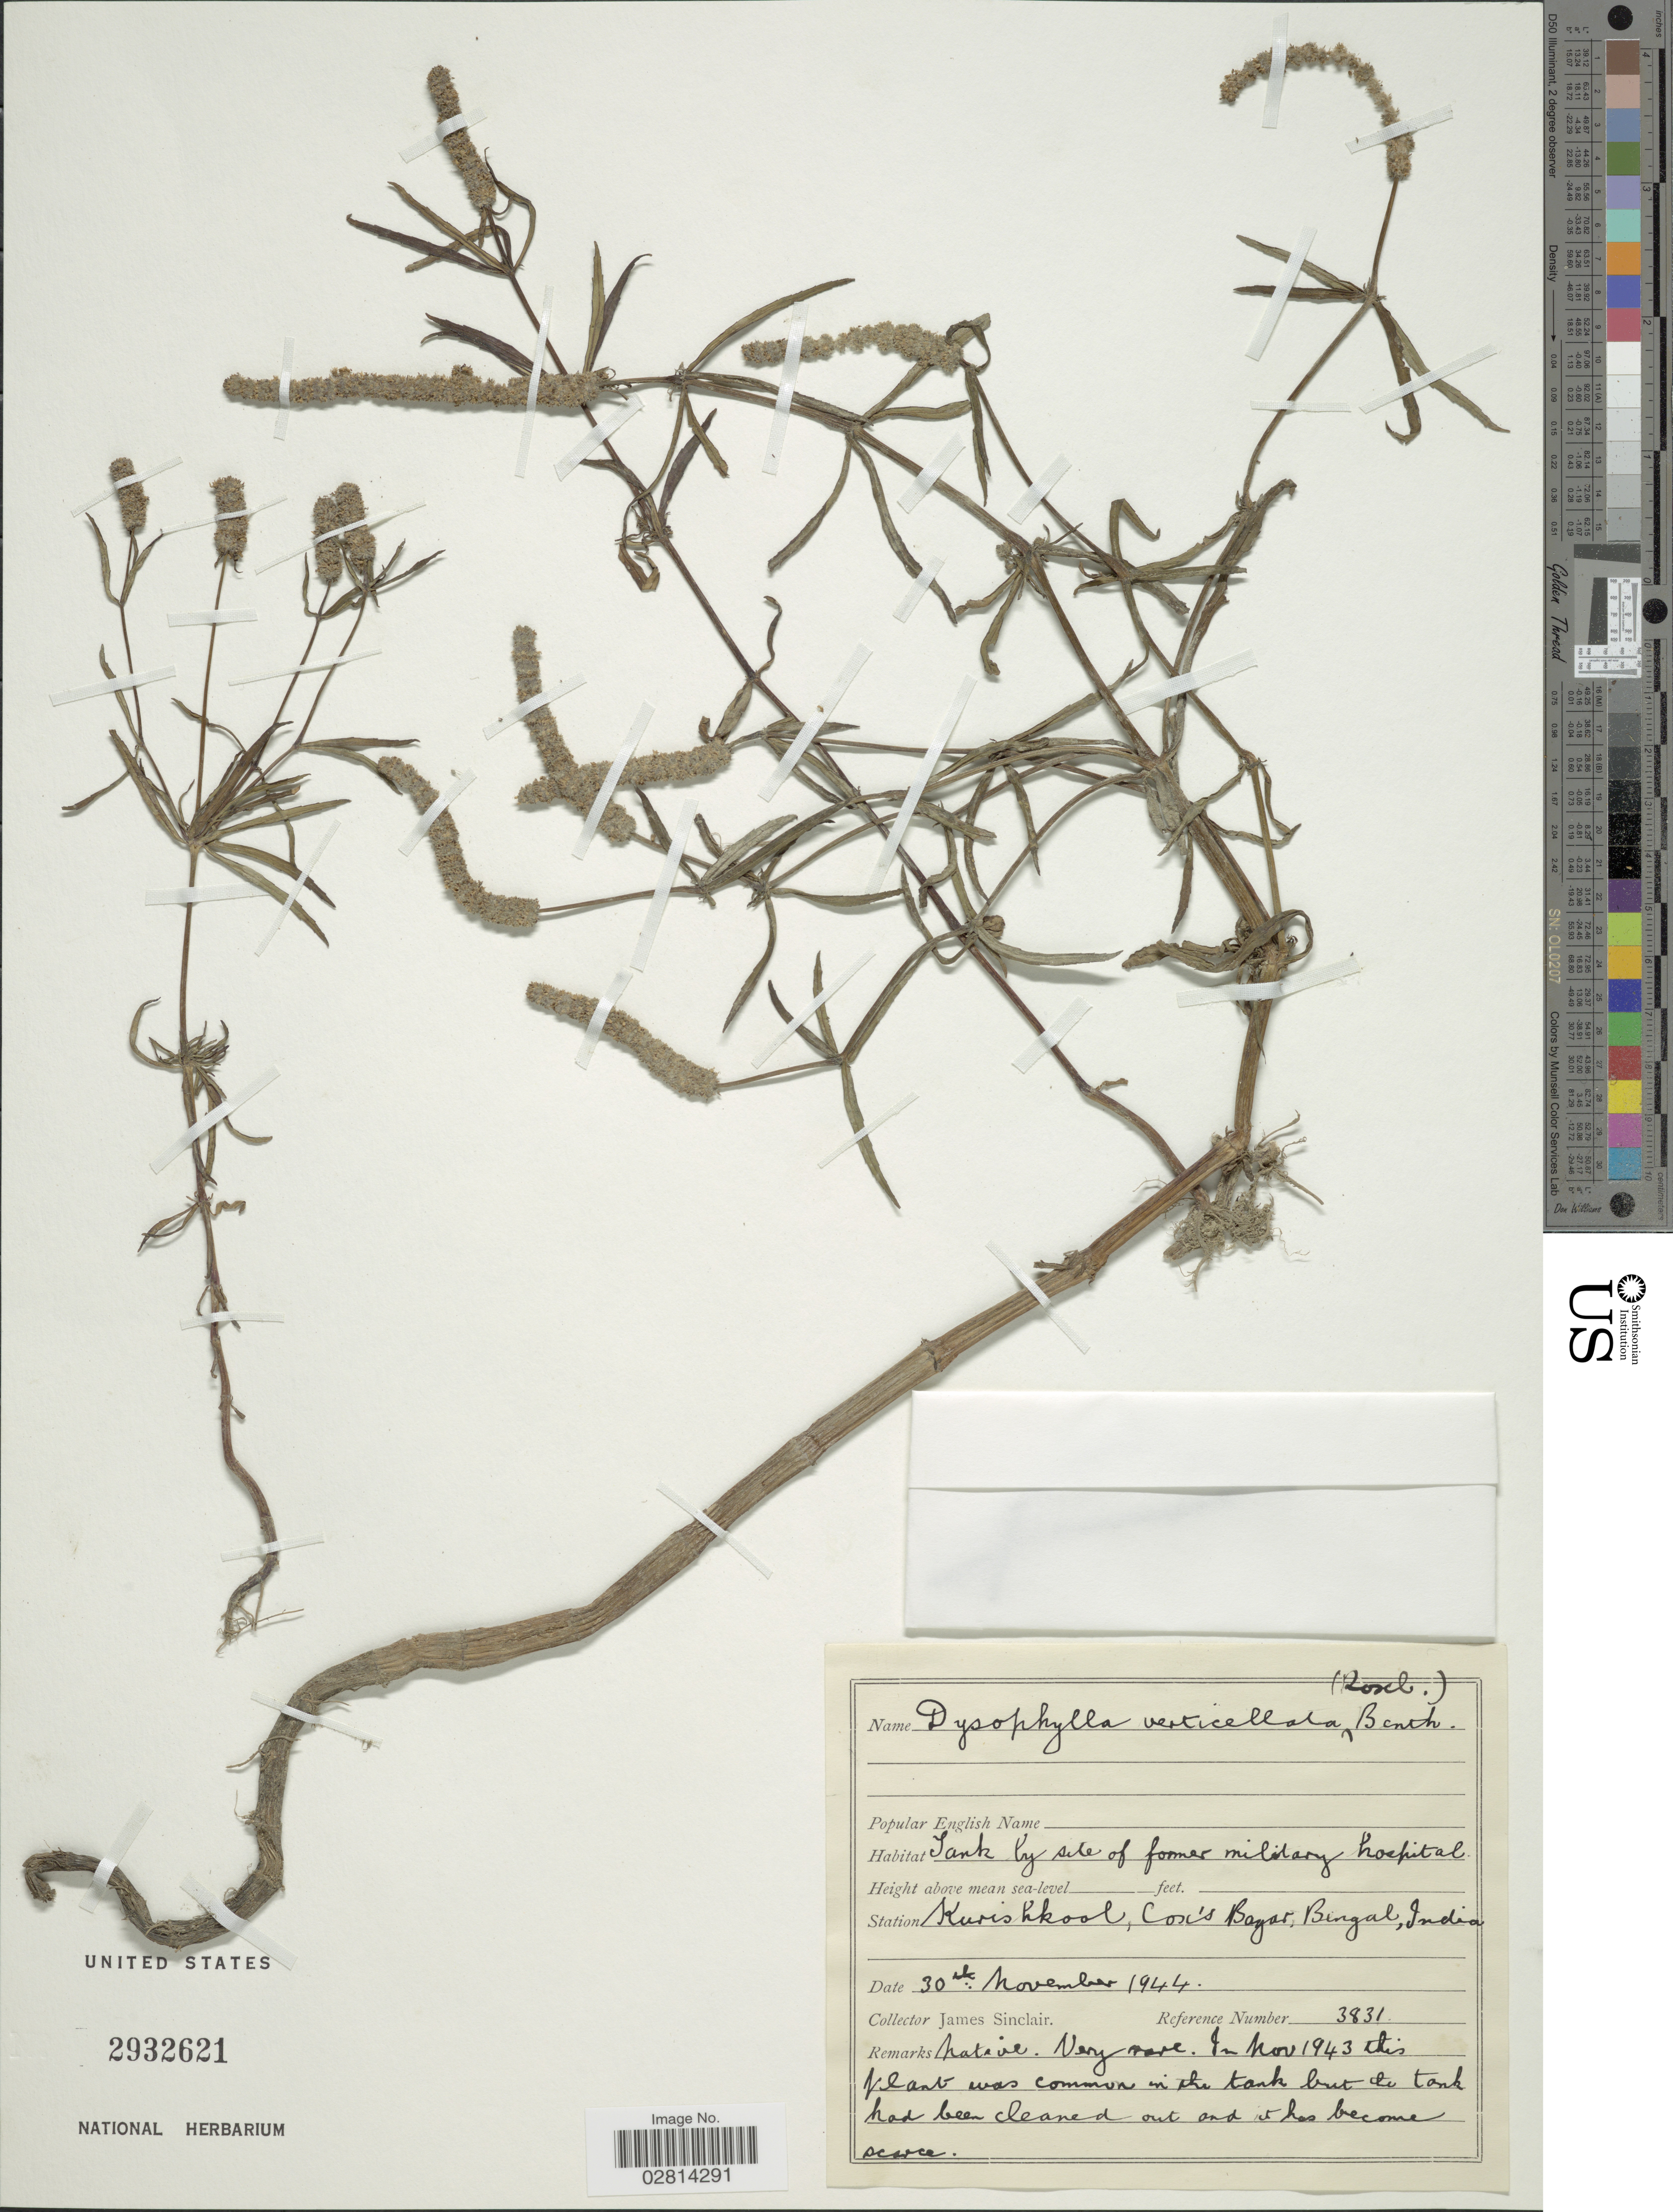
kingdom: Plantae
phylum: Tracheophyta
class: Magnoliopsida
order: Lamiales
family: Lamiaceae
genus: Pogostemon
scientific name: Pogostemon stellatus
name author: (Lour.) Kuntze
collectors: J. Sinclair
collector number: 3831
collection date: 1944-11-30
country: Bangladesh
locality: Kurishkool, Cox's Bazar. Bengal.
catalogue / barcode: US 2932621